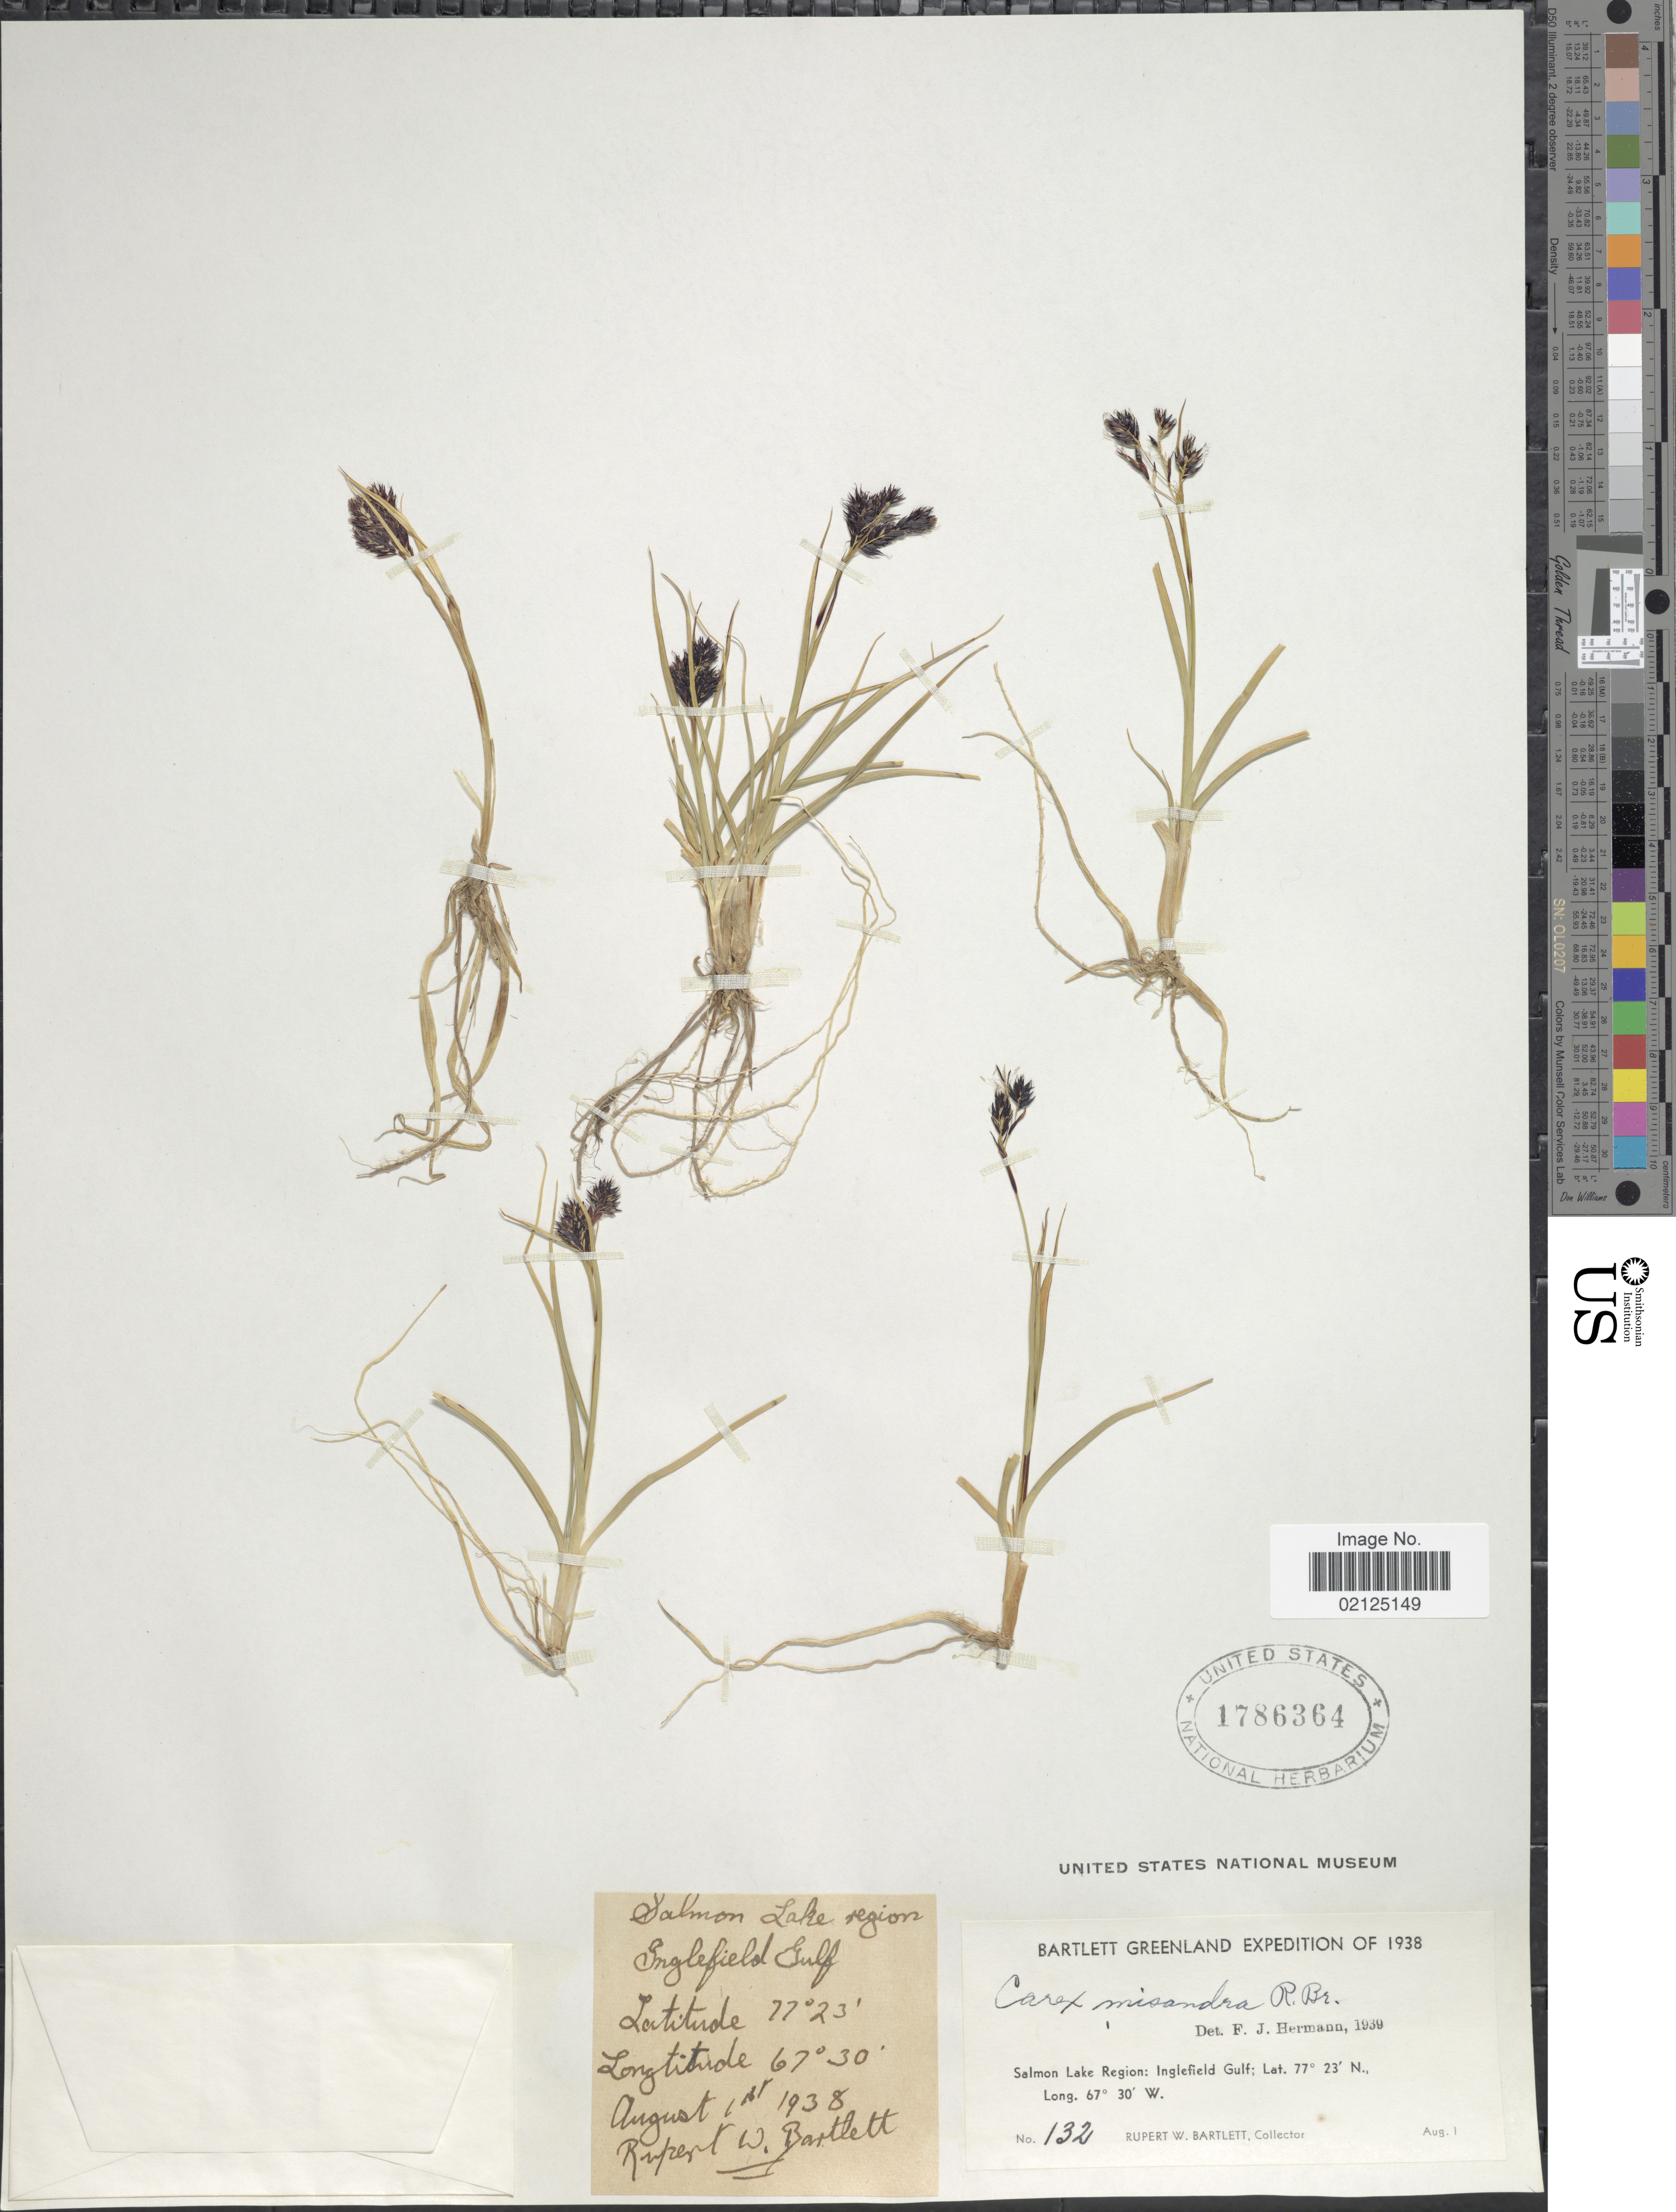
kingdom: Plantae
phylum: Tracheophyta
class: Liliopsida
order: Poales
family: Cyperaceae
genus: Carex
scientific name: Carex fuliginosa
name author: Schkuhr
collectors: R. W. Bartlett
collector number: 132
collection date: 1938-08-01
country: Greenland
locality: Salmon Lake Region: Inglefield Gulf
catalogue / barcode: US 1786364